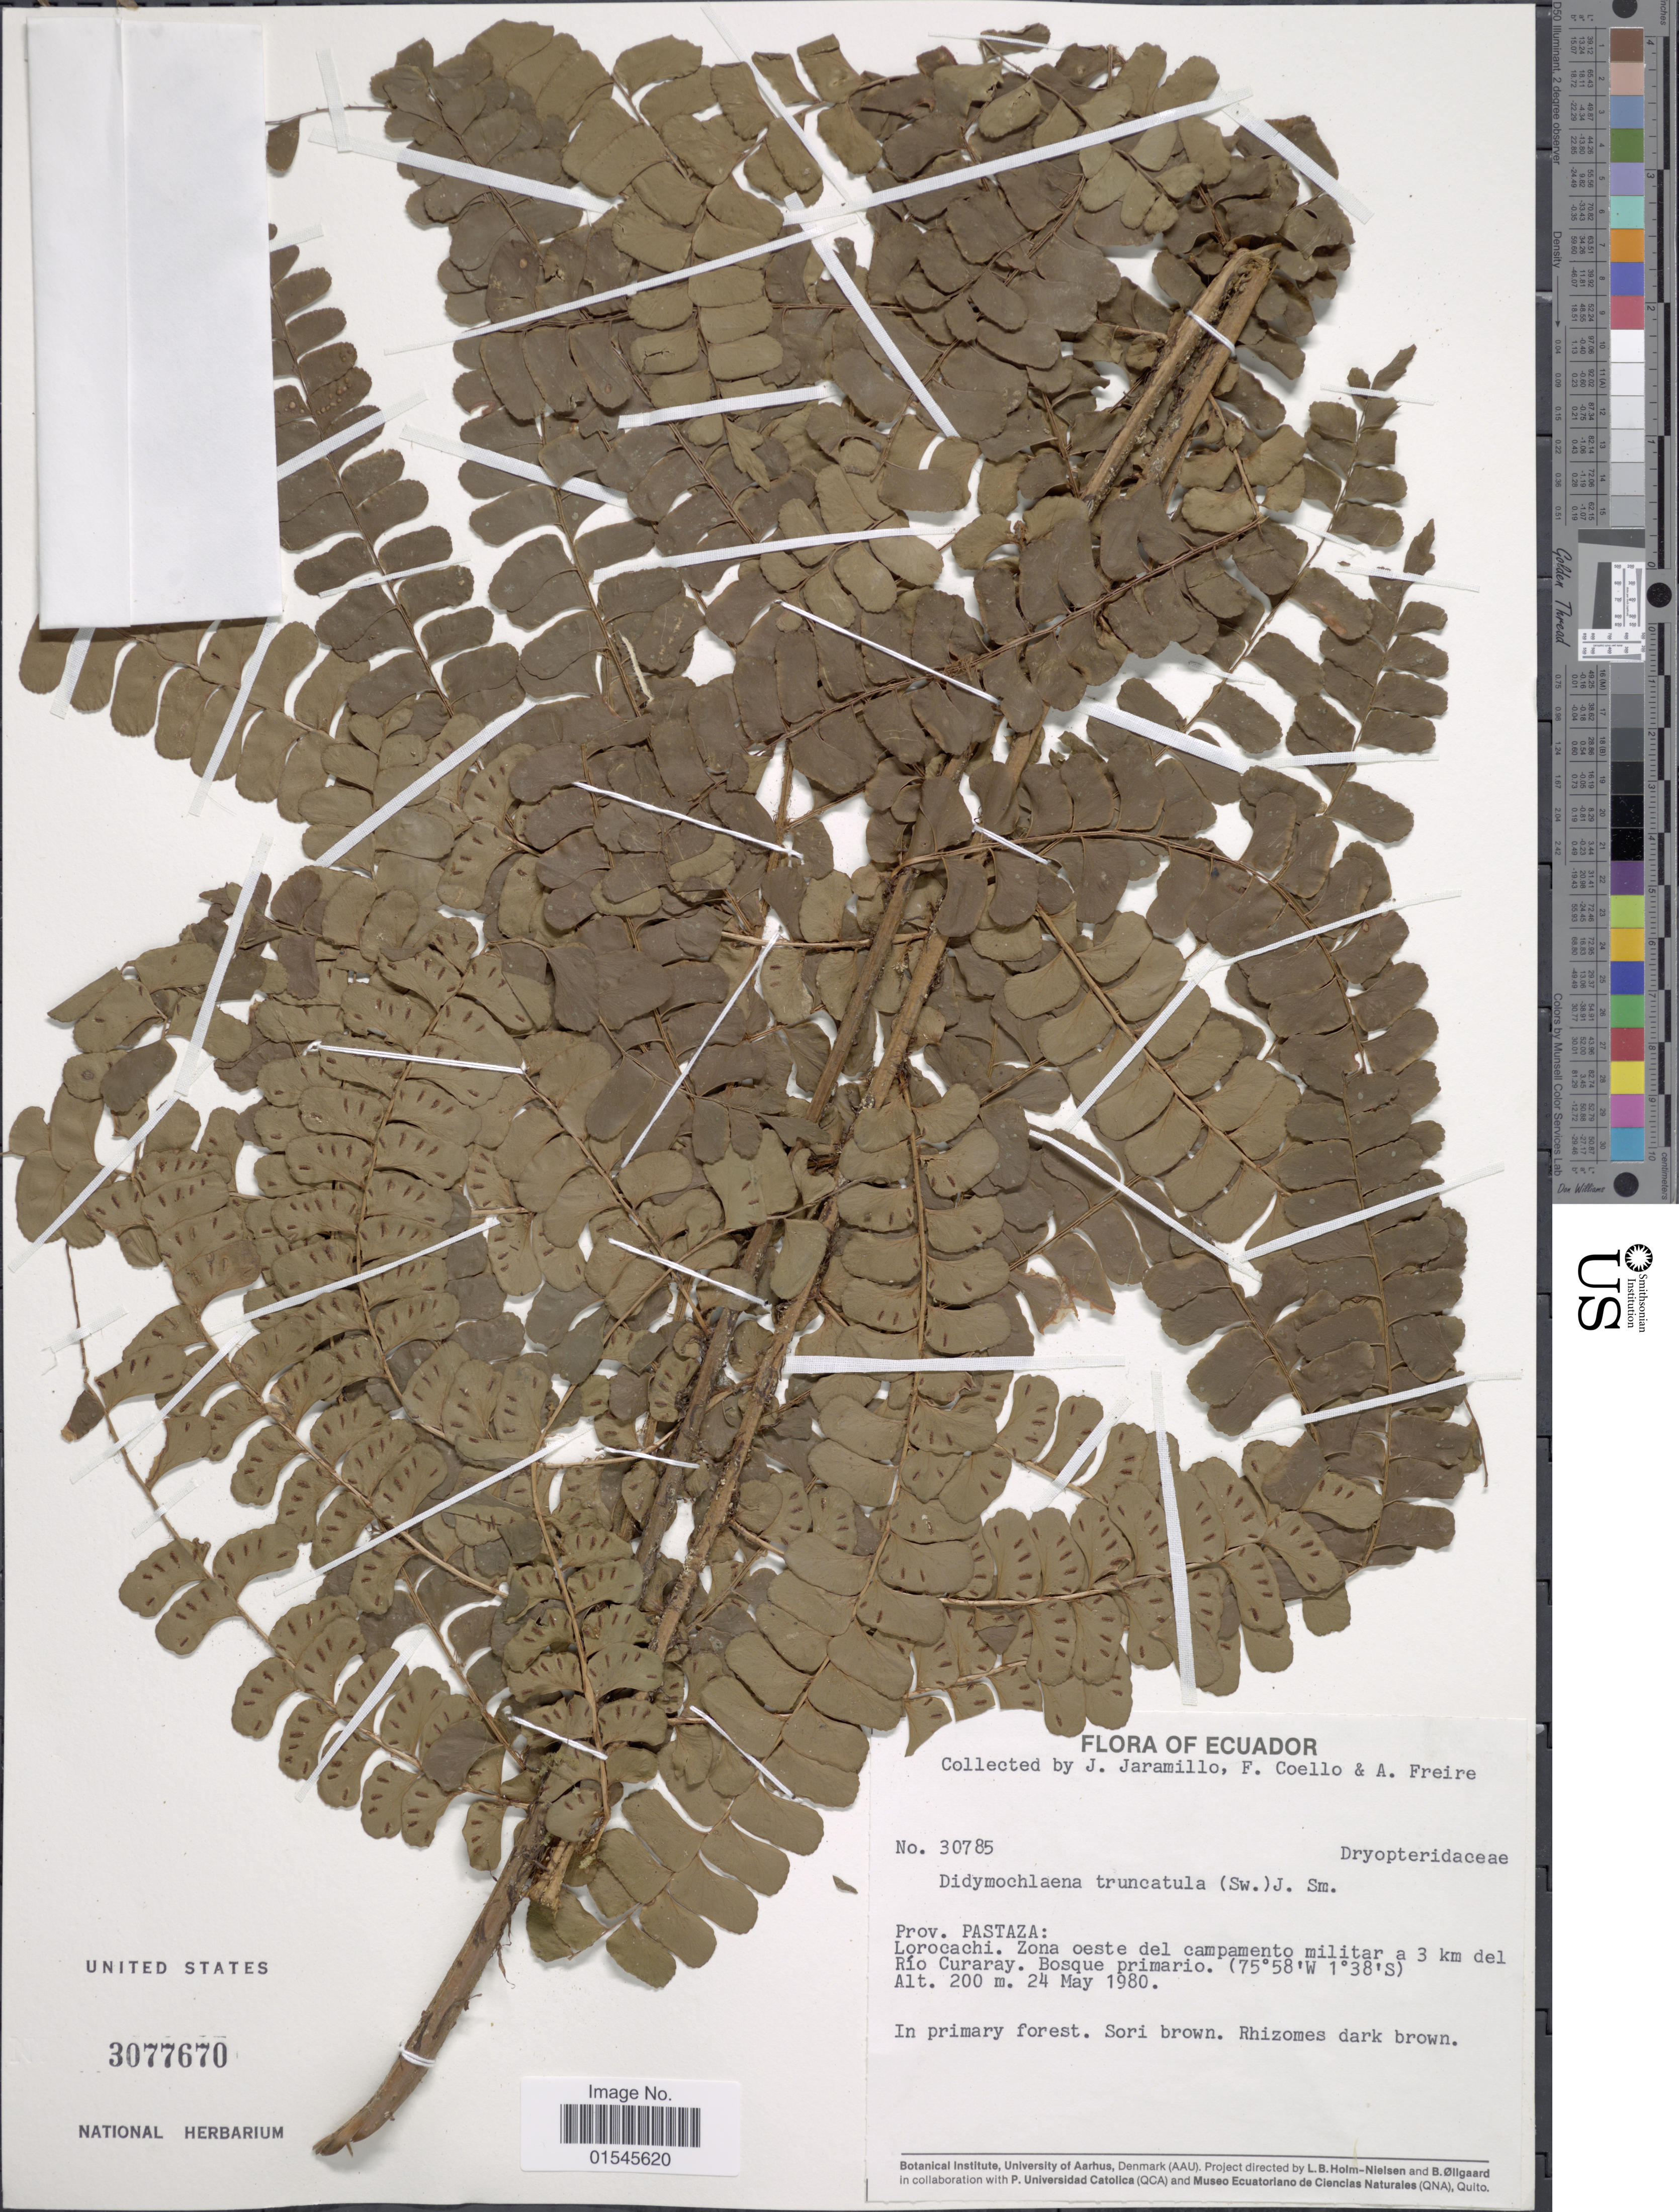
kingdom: Plantae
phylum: Tracheophyta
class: Polypodiopsida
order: Polypodiales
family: Didymochlaenaceae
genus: Didymochlaena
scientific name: Didymochlaena truncatula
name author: (Sw.) J. Sm.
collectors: J. Jaramillo, F. Coello & A. Freire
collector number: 30785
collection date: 1980-05-24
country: Ecuador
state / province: Pastaza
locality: Lorocachi. Zona oeste del campamwnto militar a 3 km del Río Curaray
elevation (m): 200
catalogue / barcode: US 3077670